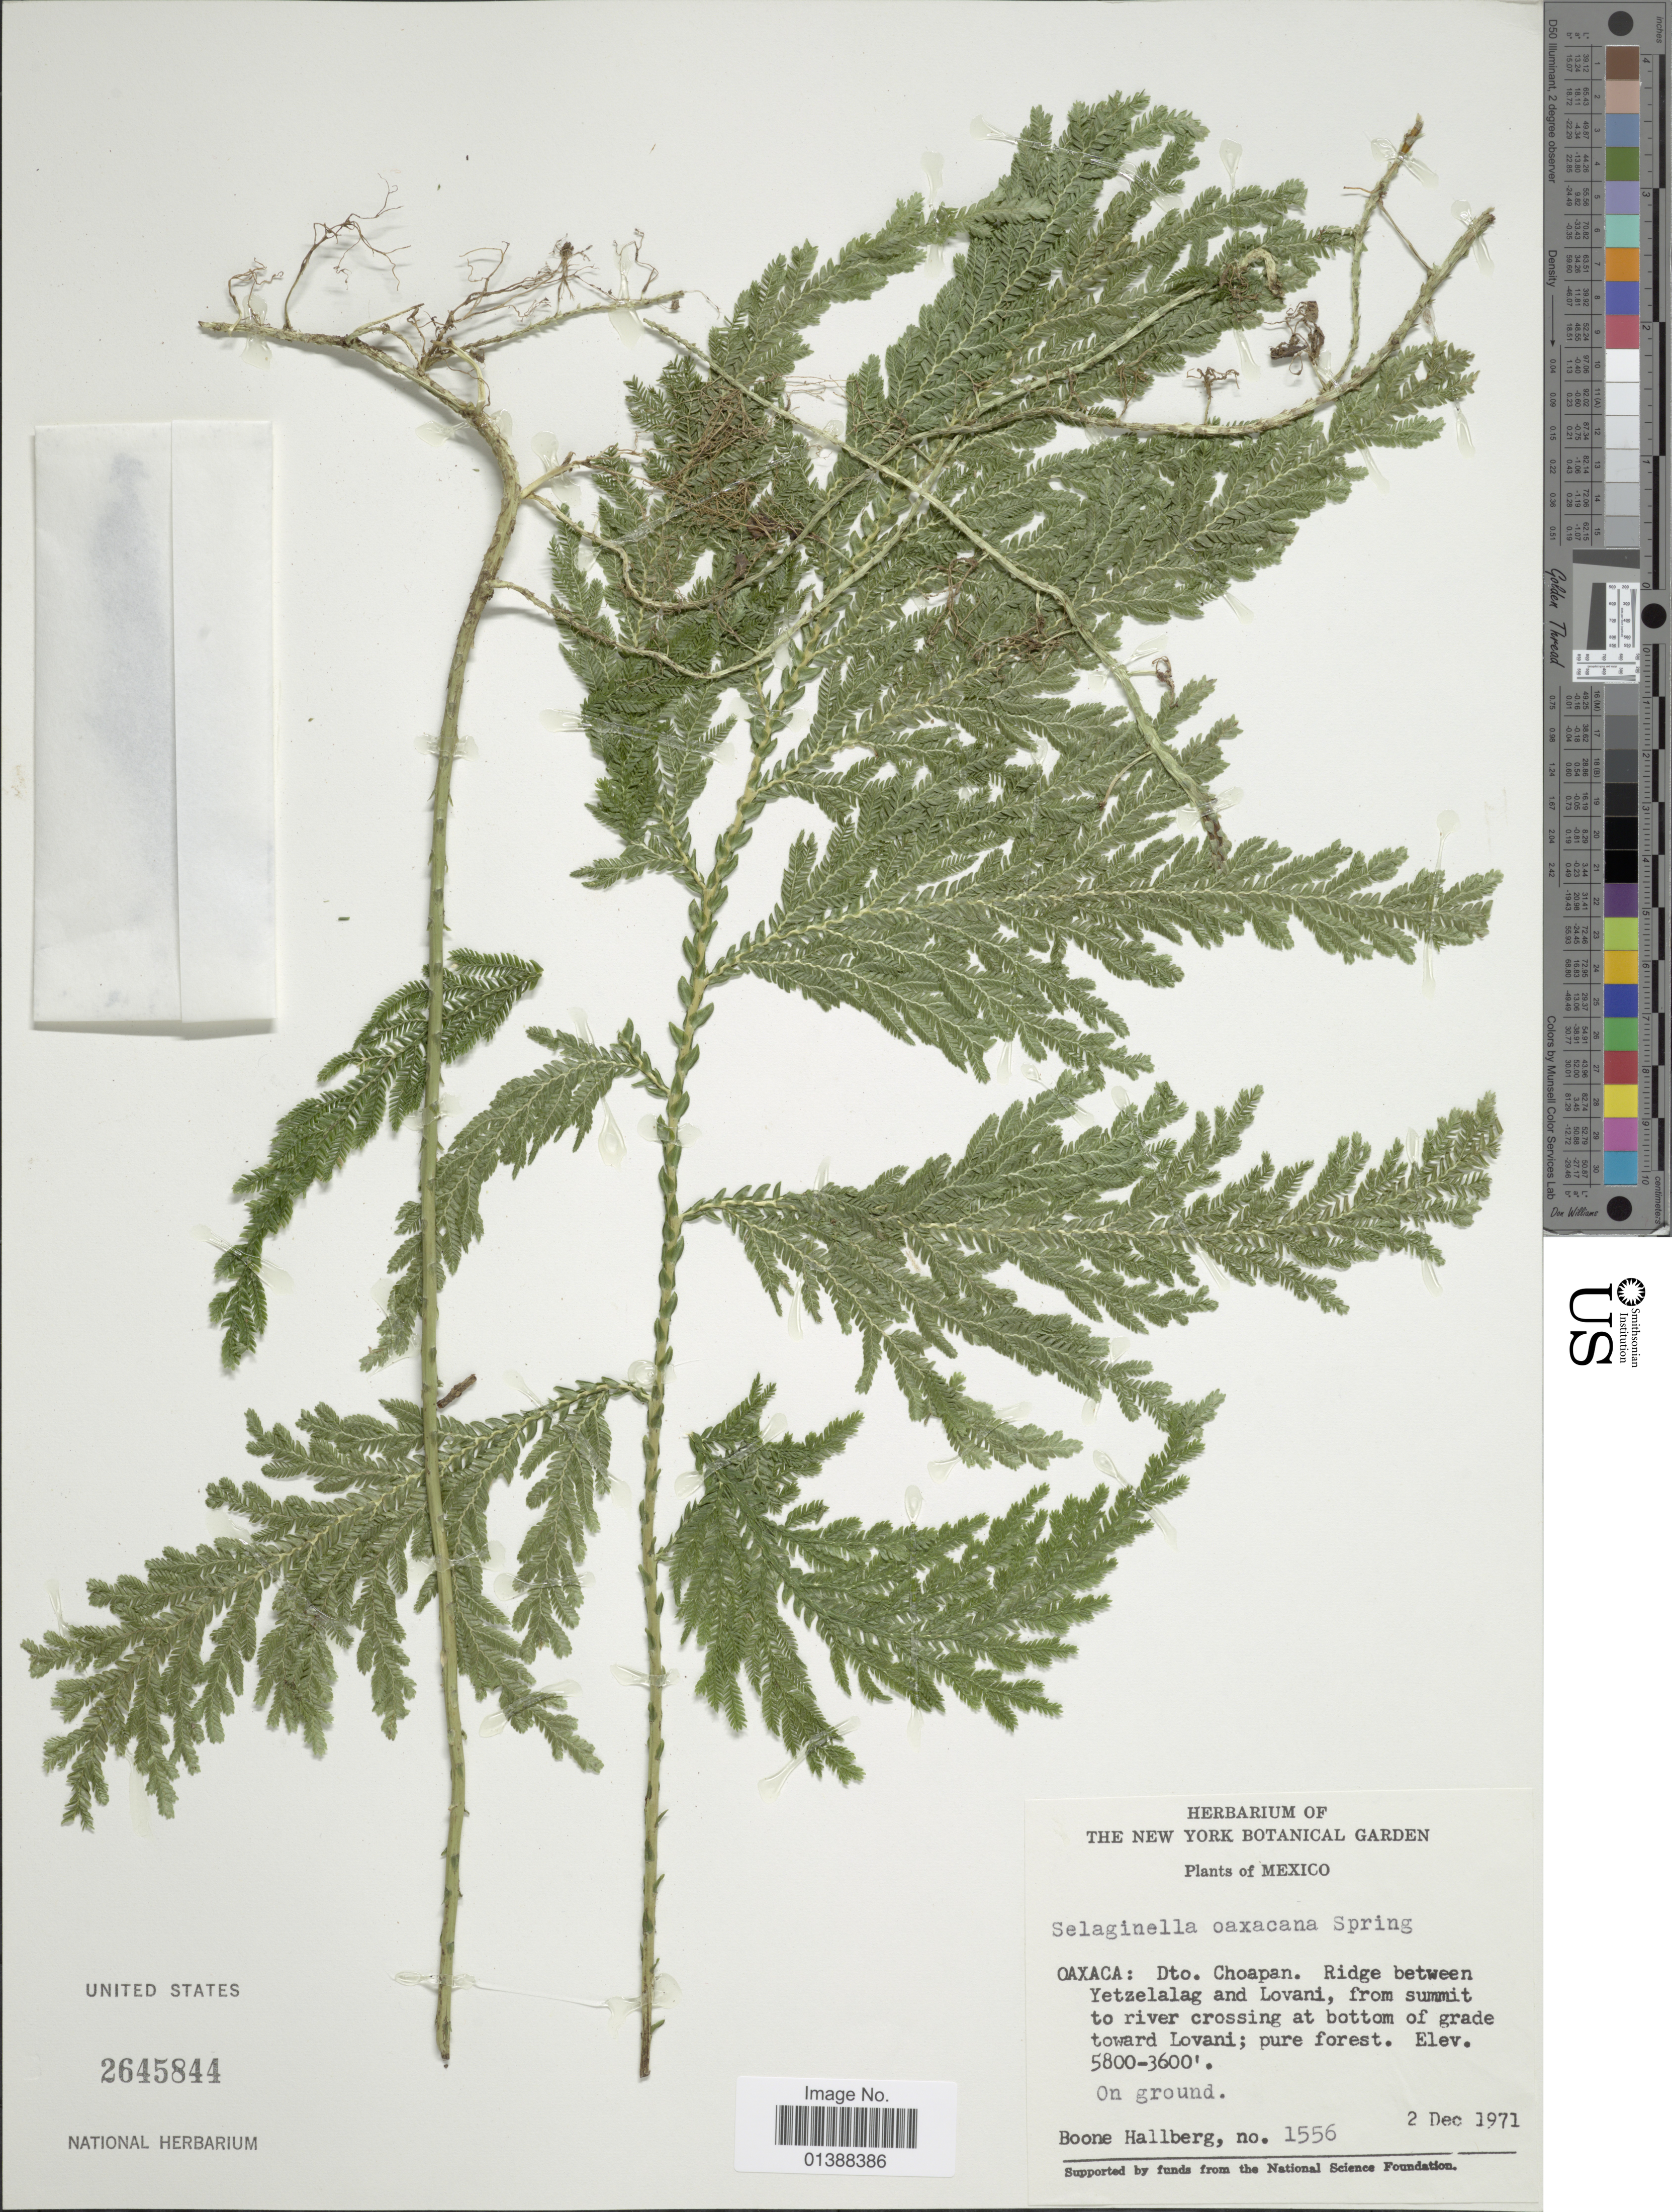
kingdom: Plantae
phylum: Tracheophyta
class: Lycopodiopsida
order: Selaginellales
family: Selaginellaceae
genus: Selaginella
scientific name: Selaginella oaxacana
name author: Spring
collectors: B. Hallberg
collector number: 1556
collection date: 1971-12-02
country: Mexico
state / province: Oaxaca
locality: Dto Choapan. Ridge between Yetzelalag and Lovani, from summit to river crosiing bottom of toward Lovani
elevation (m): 1097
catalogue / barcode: US 2645844